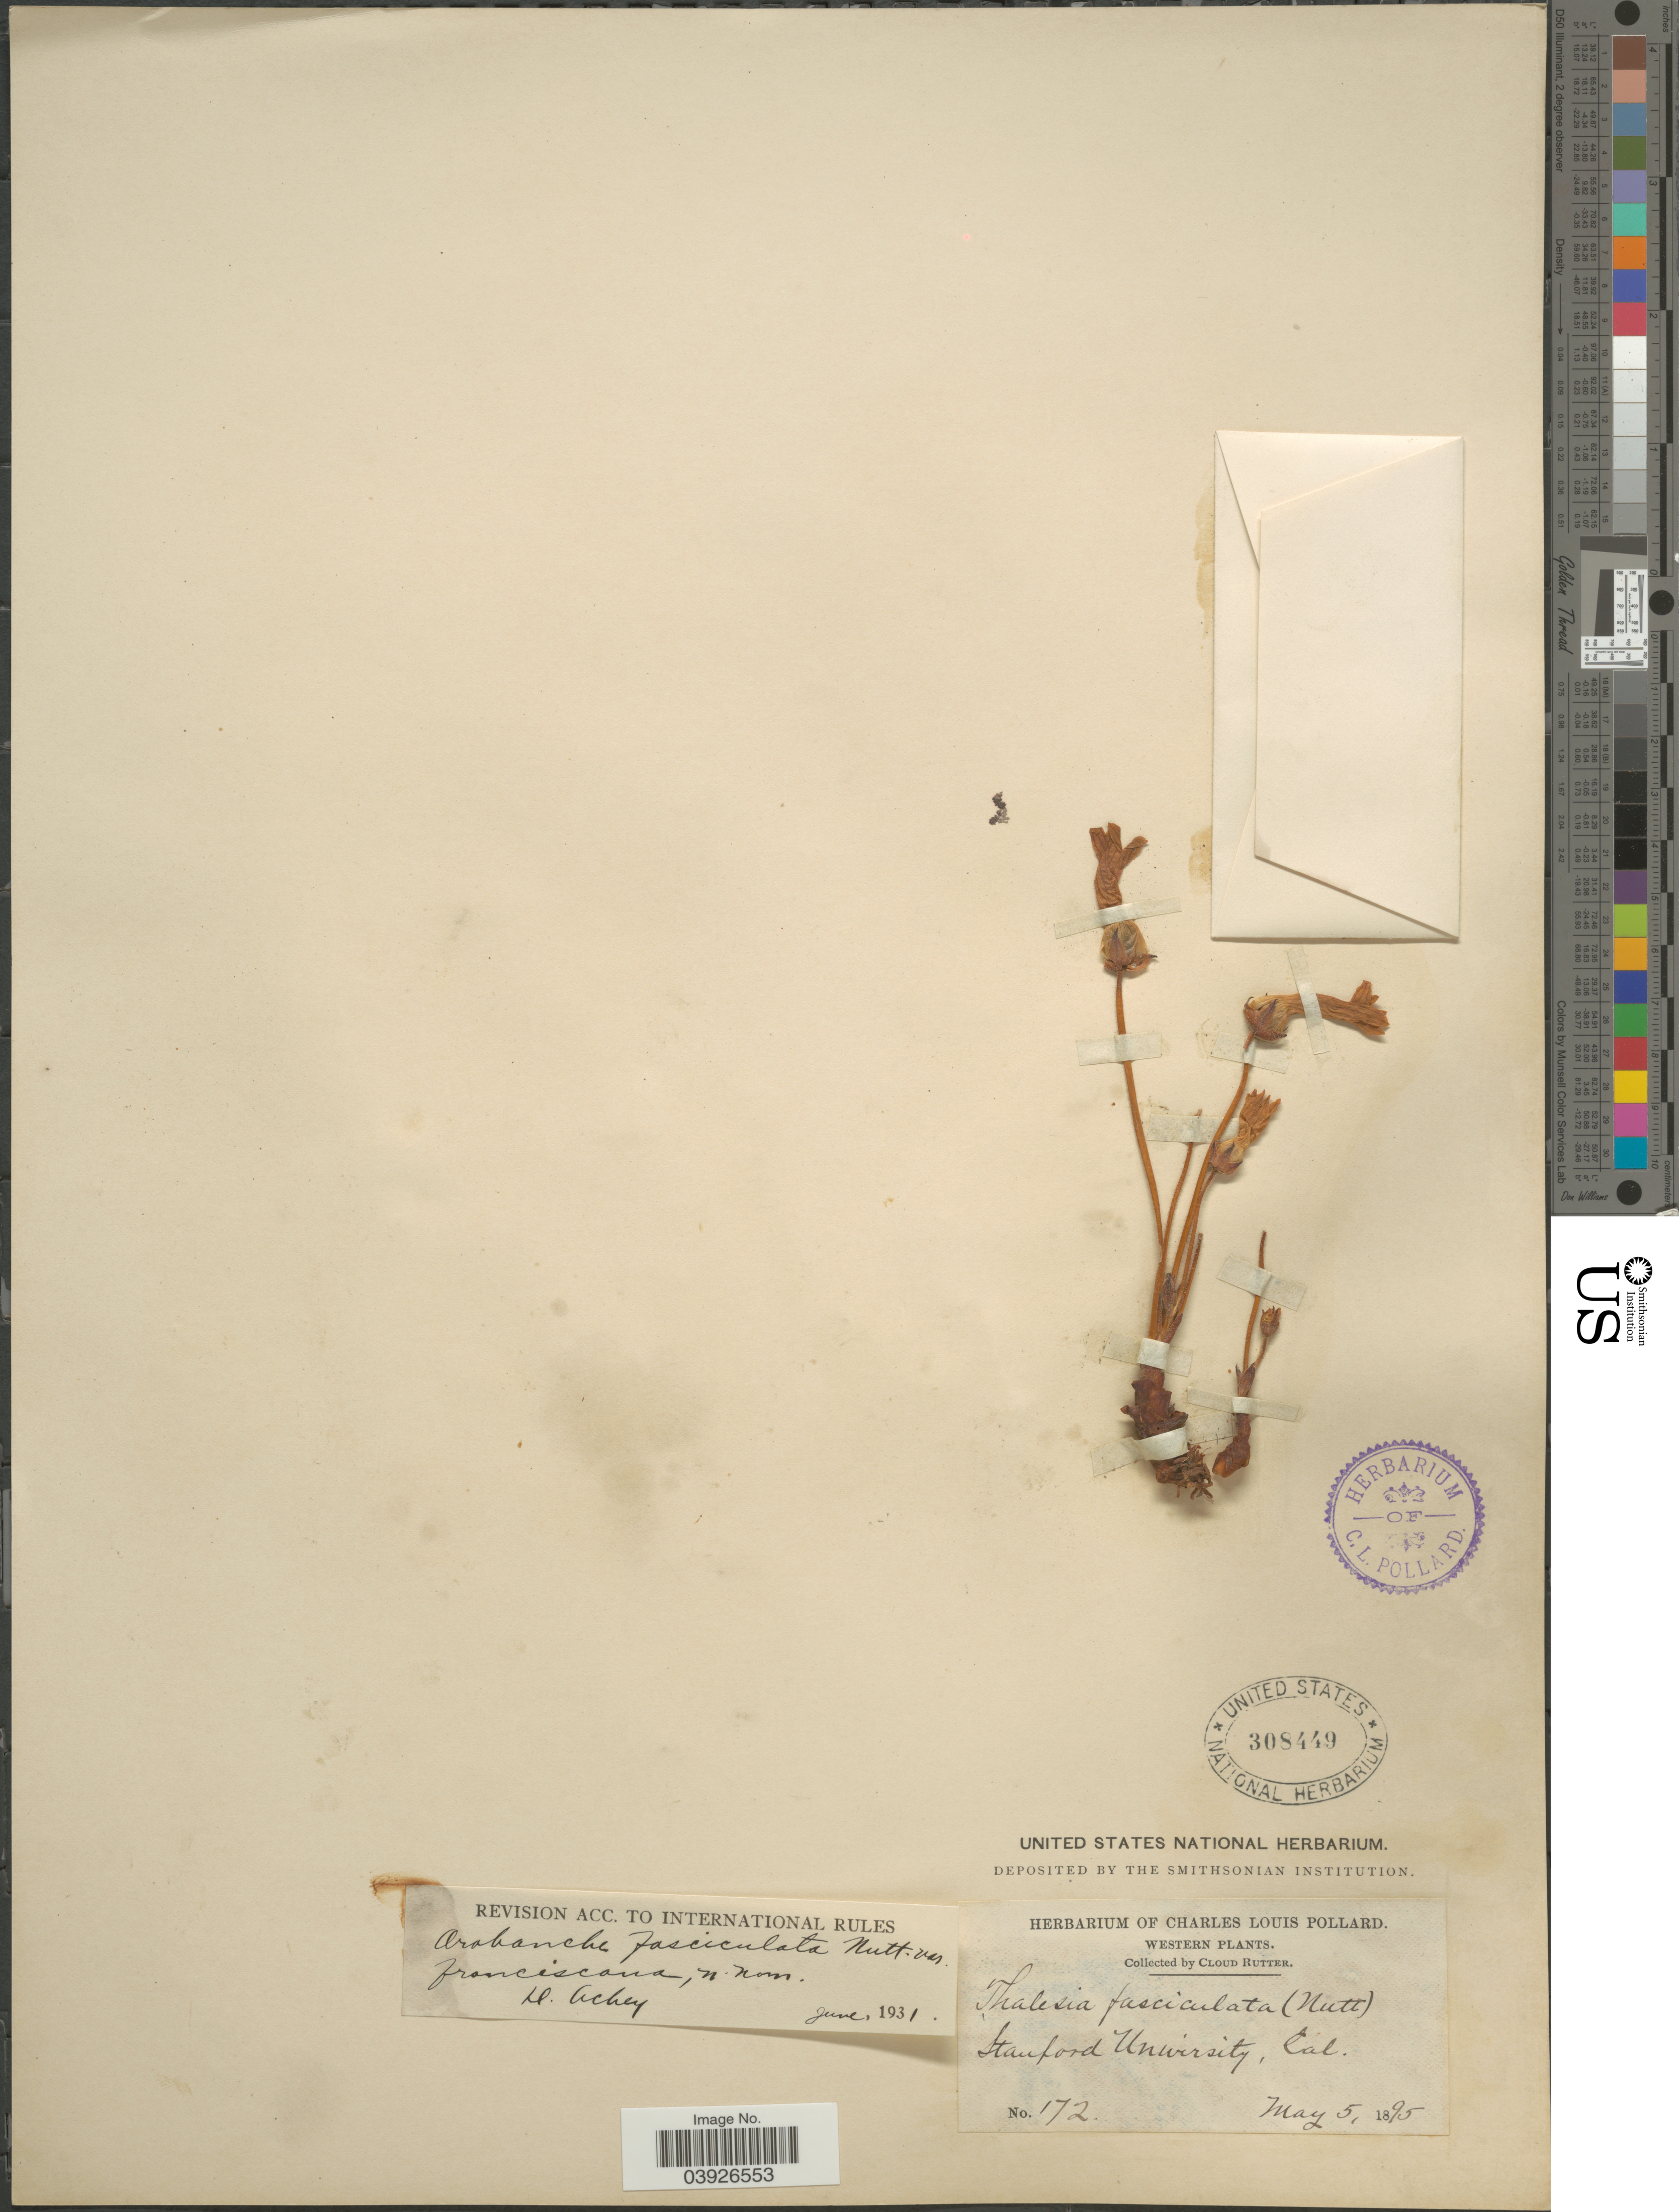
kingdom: Plantae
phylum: Tracheophyta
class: Magnoliopsida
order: Lamiales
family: Orobanchaceae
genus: Aphyllon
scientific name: Aphyllon fasciculatum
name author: (Nutt.) Torr. & A. Gray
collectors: C. Rutter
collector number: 172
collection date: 1895-05-05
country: United States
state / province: California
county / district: Santa Clara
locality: Western. Stanford University.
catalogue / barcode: US 308449